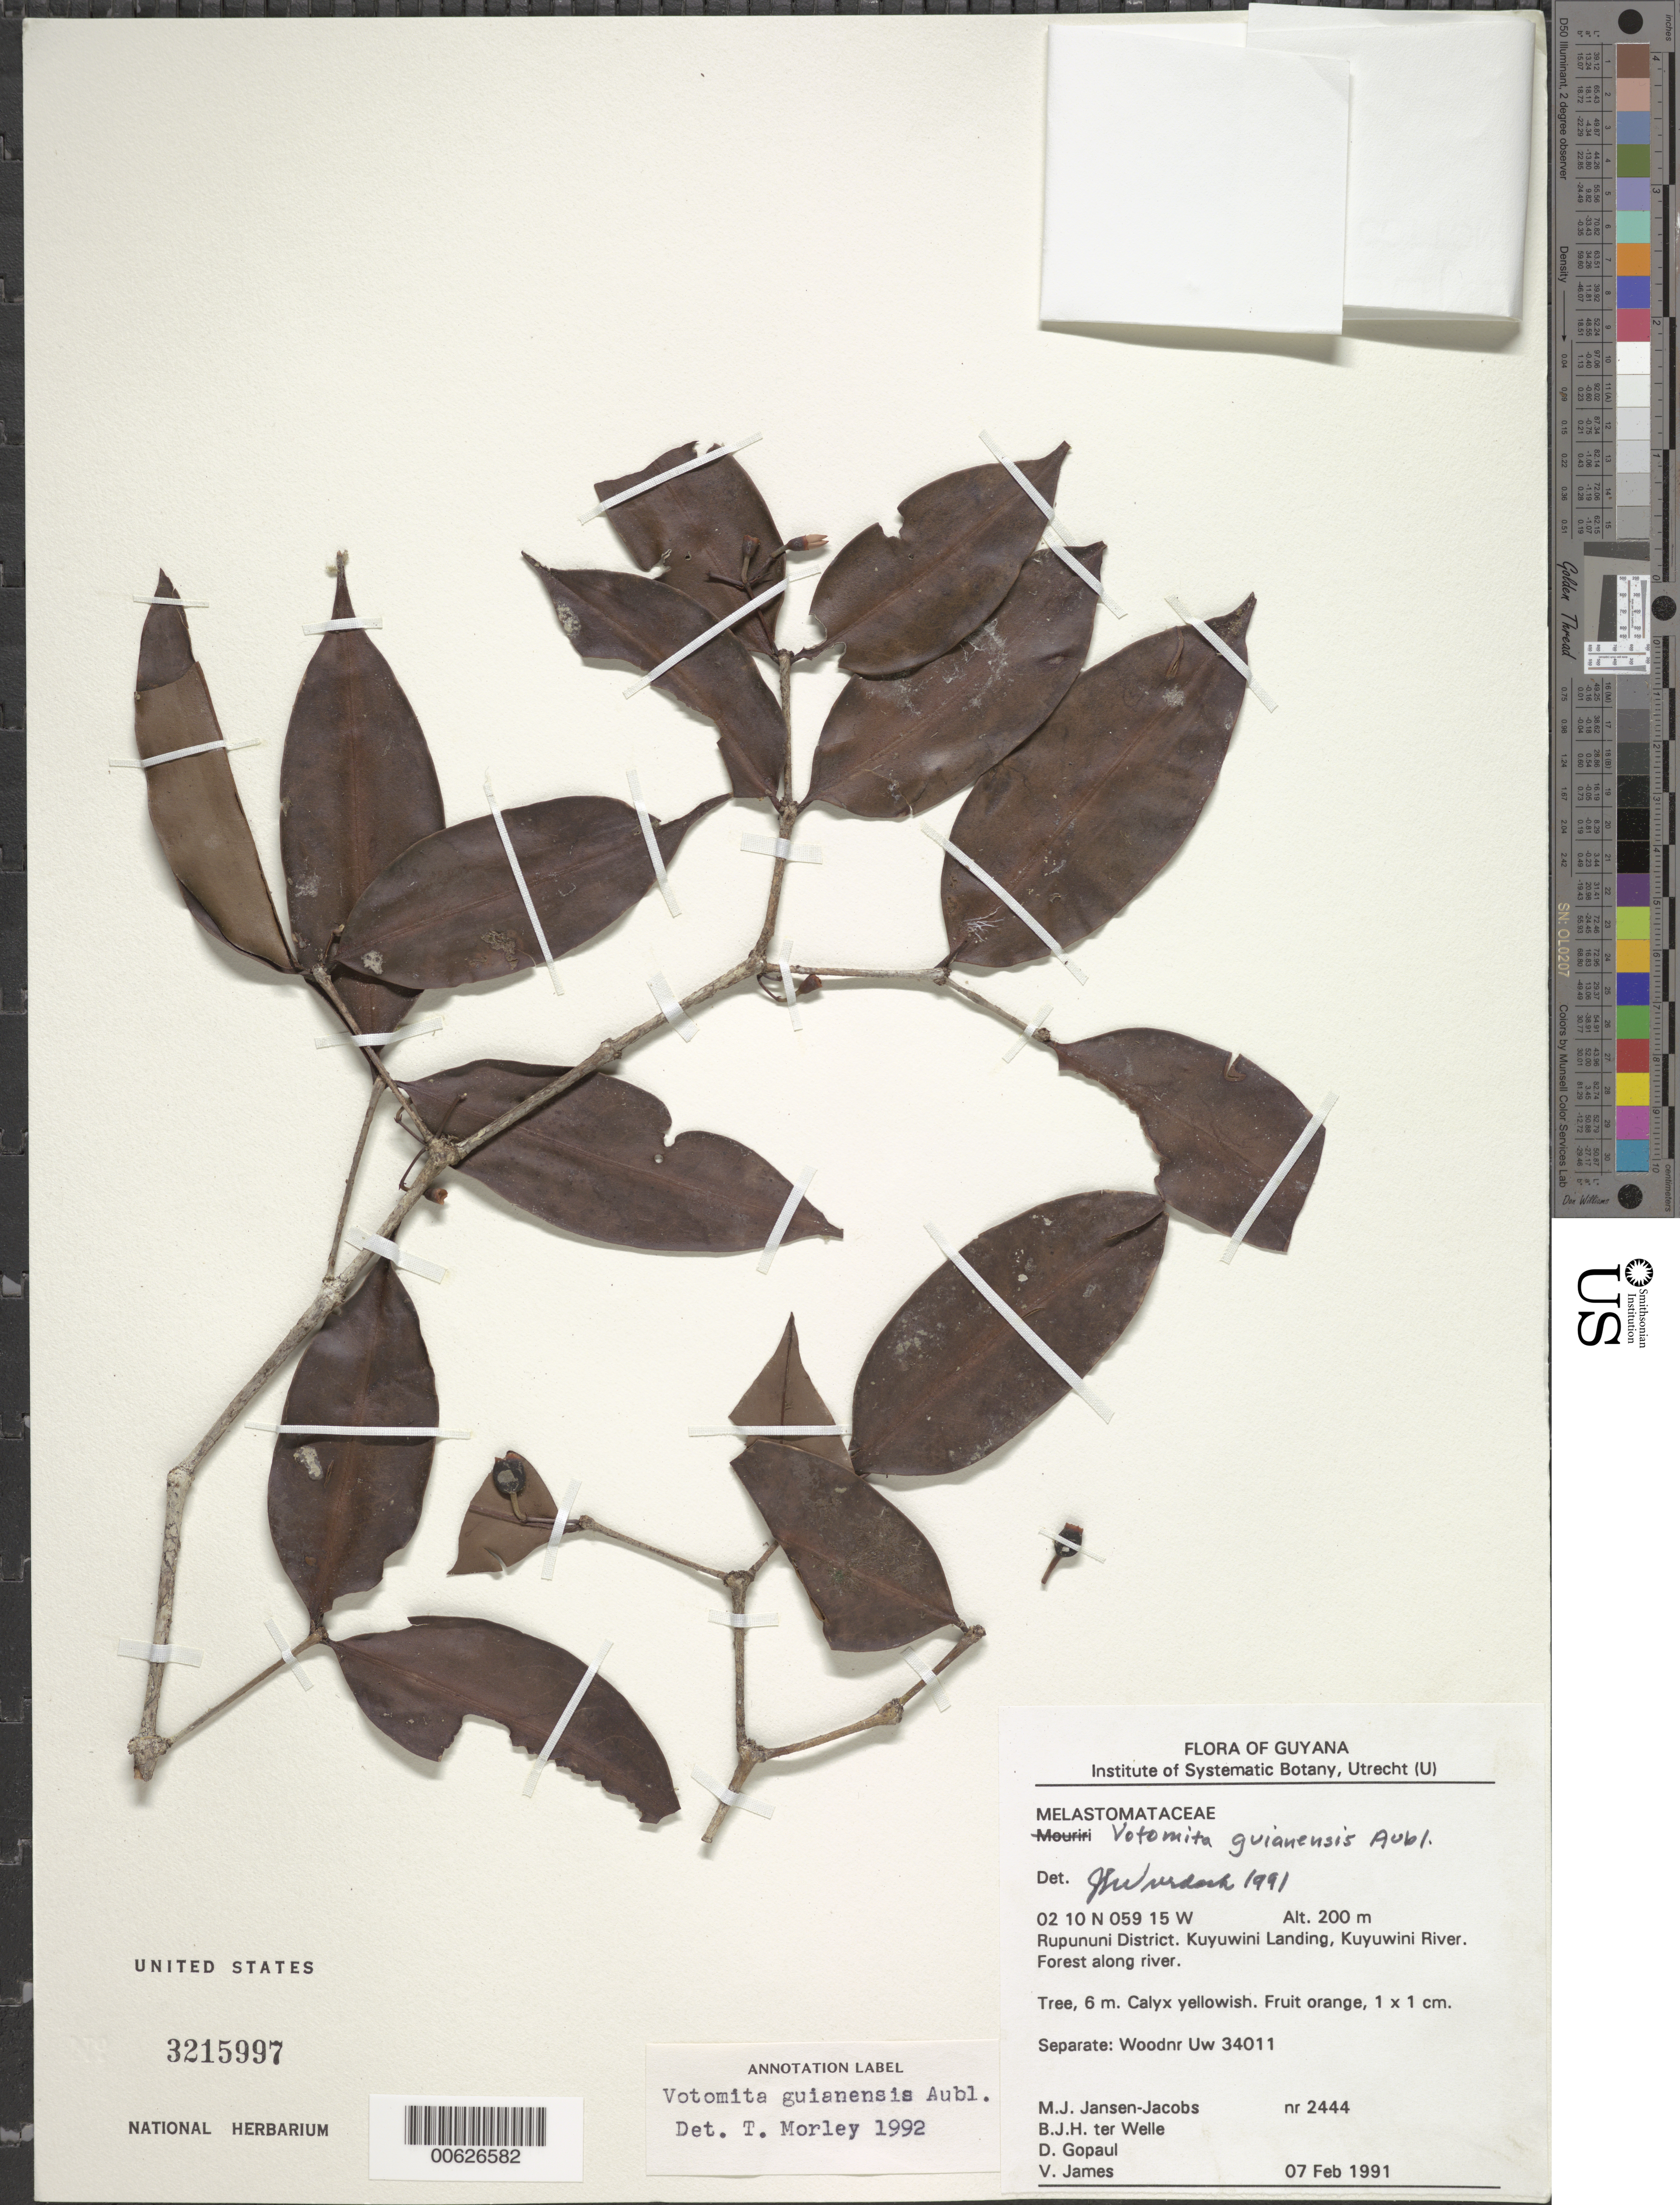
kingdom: Plantae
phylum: Tracheophyta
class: Magnoliopsida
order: Myrtales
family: Melastomataceae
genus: Votomita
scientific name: Votomita guianensis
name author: Aubl.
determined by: Wurdack, John J., (US), US (UNITED STATES)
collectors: M. J. Jansen-Jacobs, B. Welle, D. Gopaul & V. James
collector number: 2444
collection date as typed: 7-Feb-91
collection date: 1991-02-07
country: Guyana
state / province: U. Takutu-U. Essequibo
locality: Kuyuwini Landing, Kuyuwini River, Rupununi District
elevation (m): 200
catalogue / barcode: US 3215997